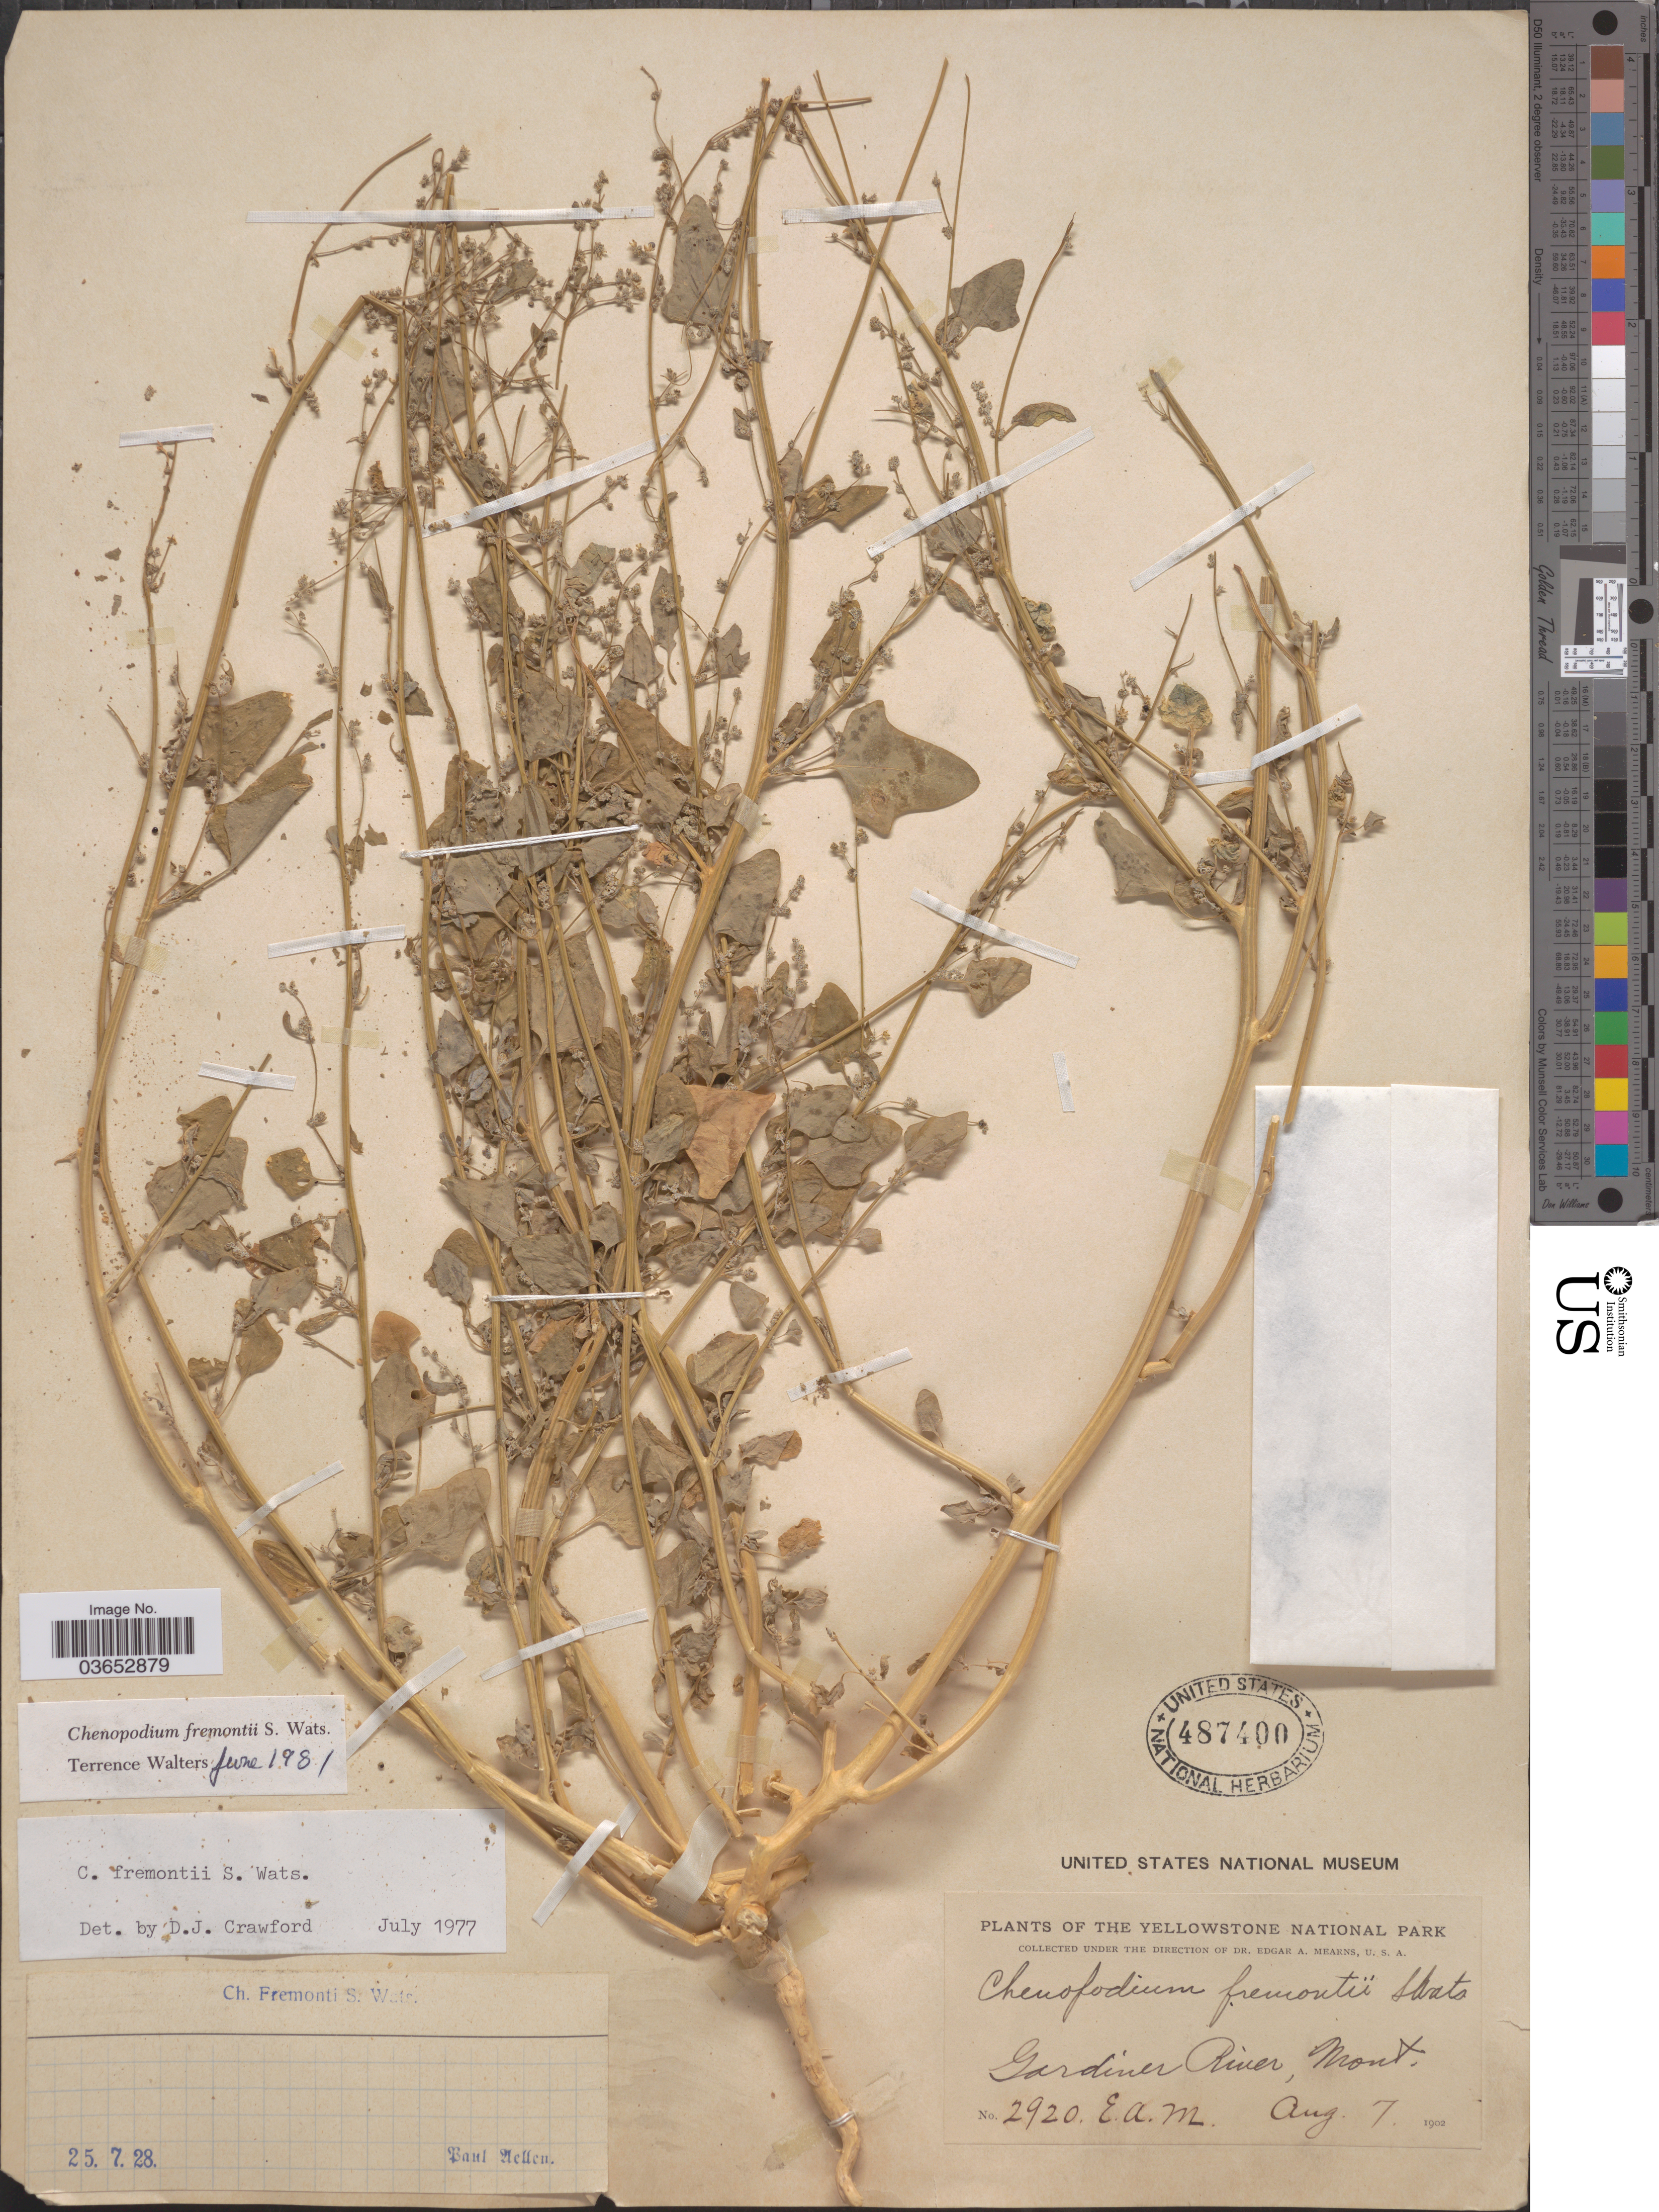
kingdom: Plantae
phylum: Tracheophyta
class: Magnoliopsida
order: Caryophyllales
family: Amaranthaceae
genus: Chenopodium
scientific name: Chenopodium fremontii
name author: S. Watson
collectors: E. A. Mearns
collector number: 2920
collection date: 1902-08-07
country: United States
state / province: Montana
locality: The Yellowstone National Park. Gardiner River.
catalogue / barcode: US 487400